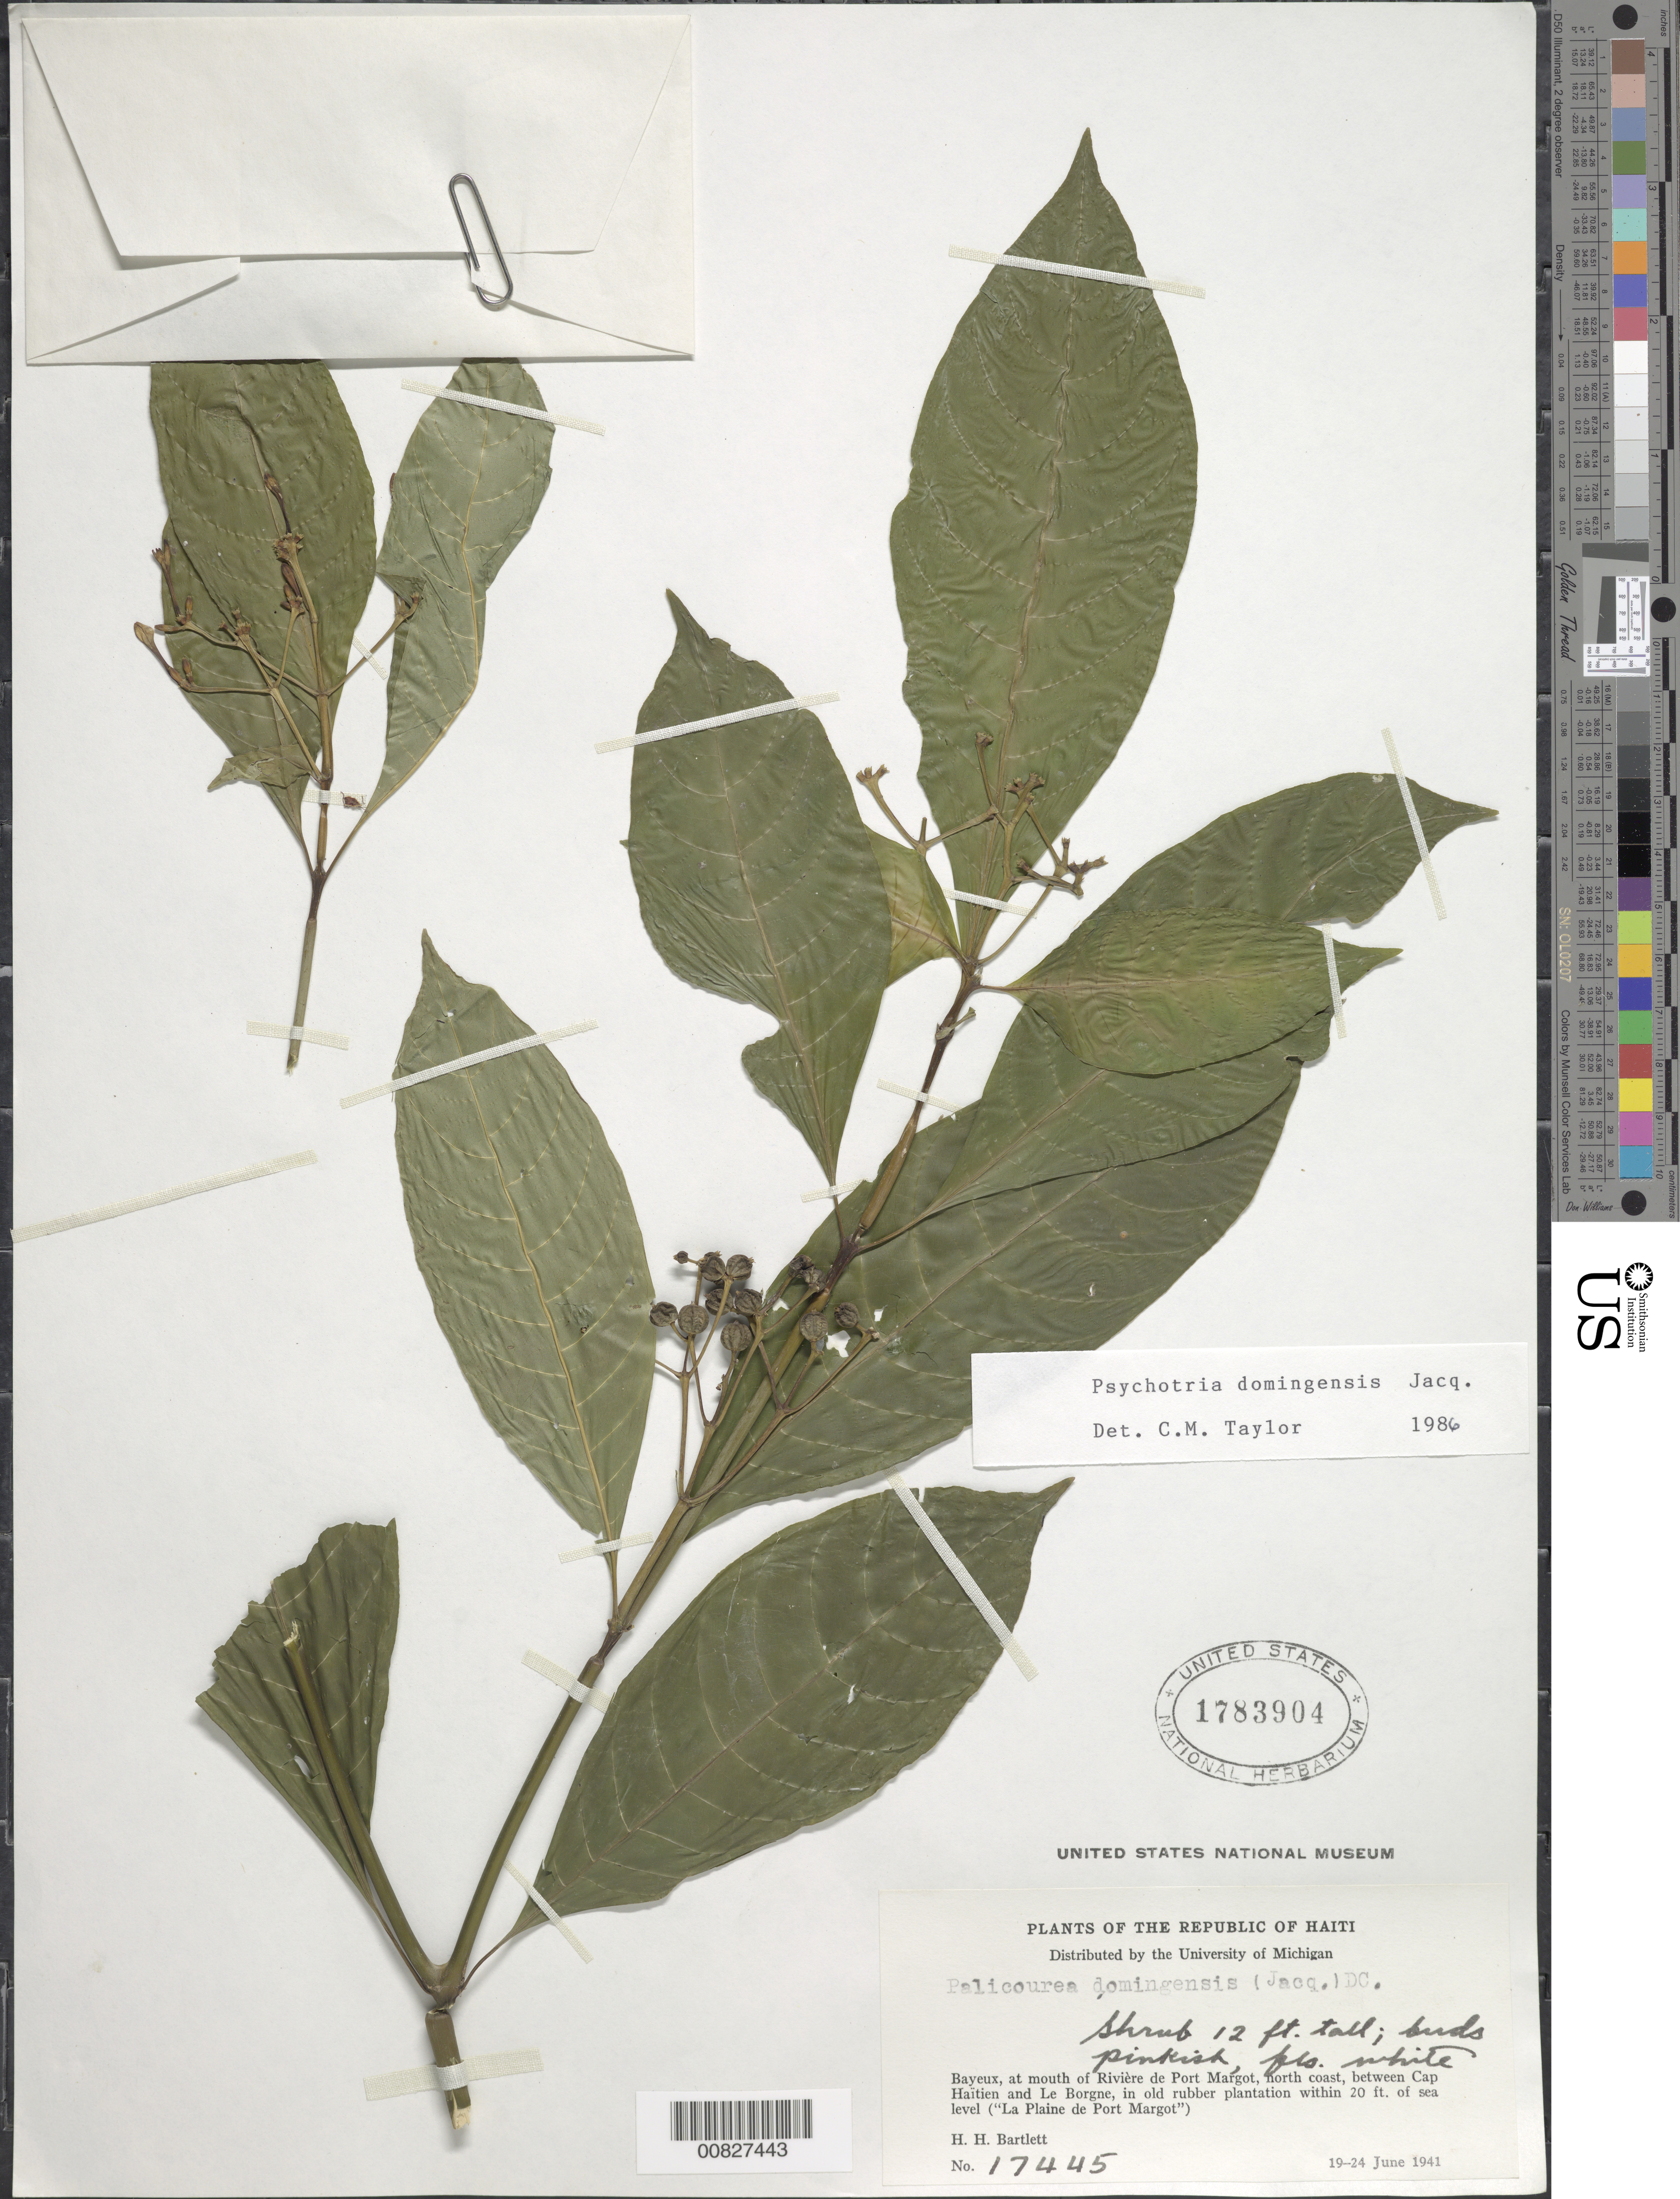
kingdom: Plantae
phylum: Tracheophyta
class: Magnoliopsida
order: Gentianales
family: Rubiaceae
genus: Psychotria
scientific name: Psychotria domingensis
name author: Jacq.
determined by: Taylor, Charlotte M.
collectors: H. H. Bartlett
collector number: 174455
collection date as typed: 19 Jun 1941 to 24 Jun 1941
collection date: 1941-06-19/1941-06-24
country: Haiti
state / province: Nord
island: Hispaniola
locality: Bayeux, at mouth of Riviére de Port Margot, north coast between Cap Haïtien and Le Borgne (La Plaine de Port Margot)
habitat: In old rubber plantation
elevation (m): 6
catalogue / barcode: US 1783904